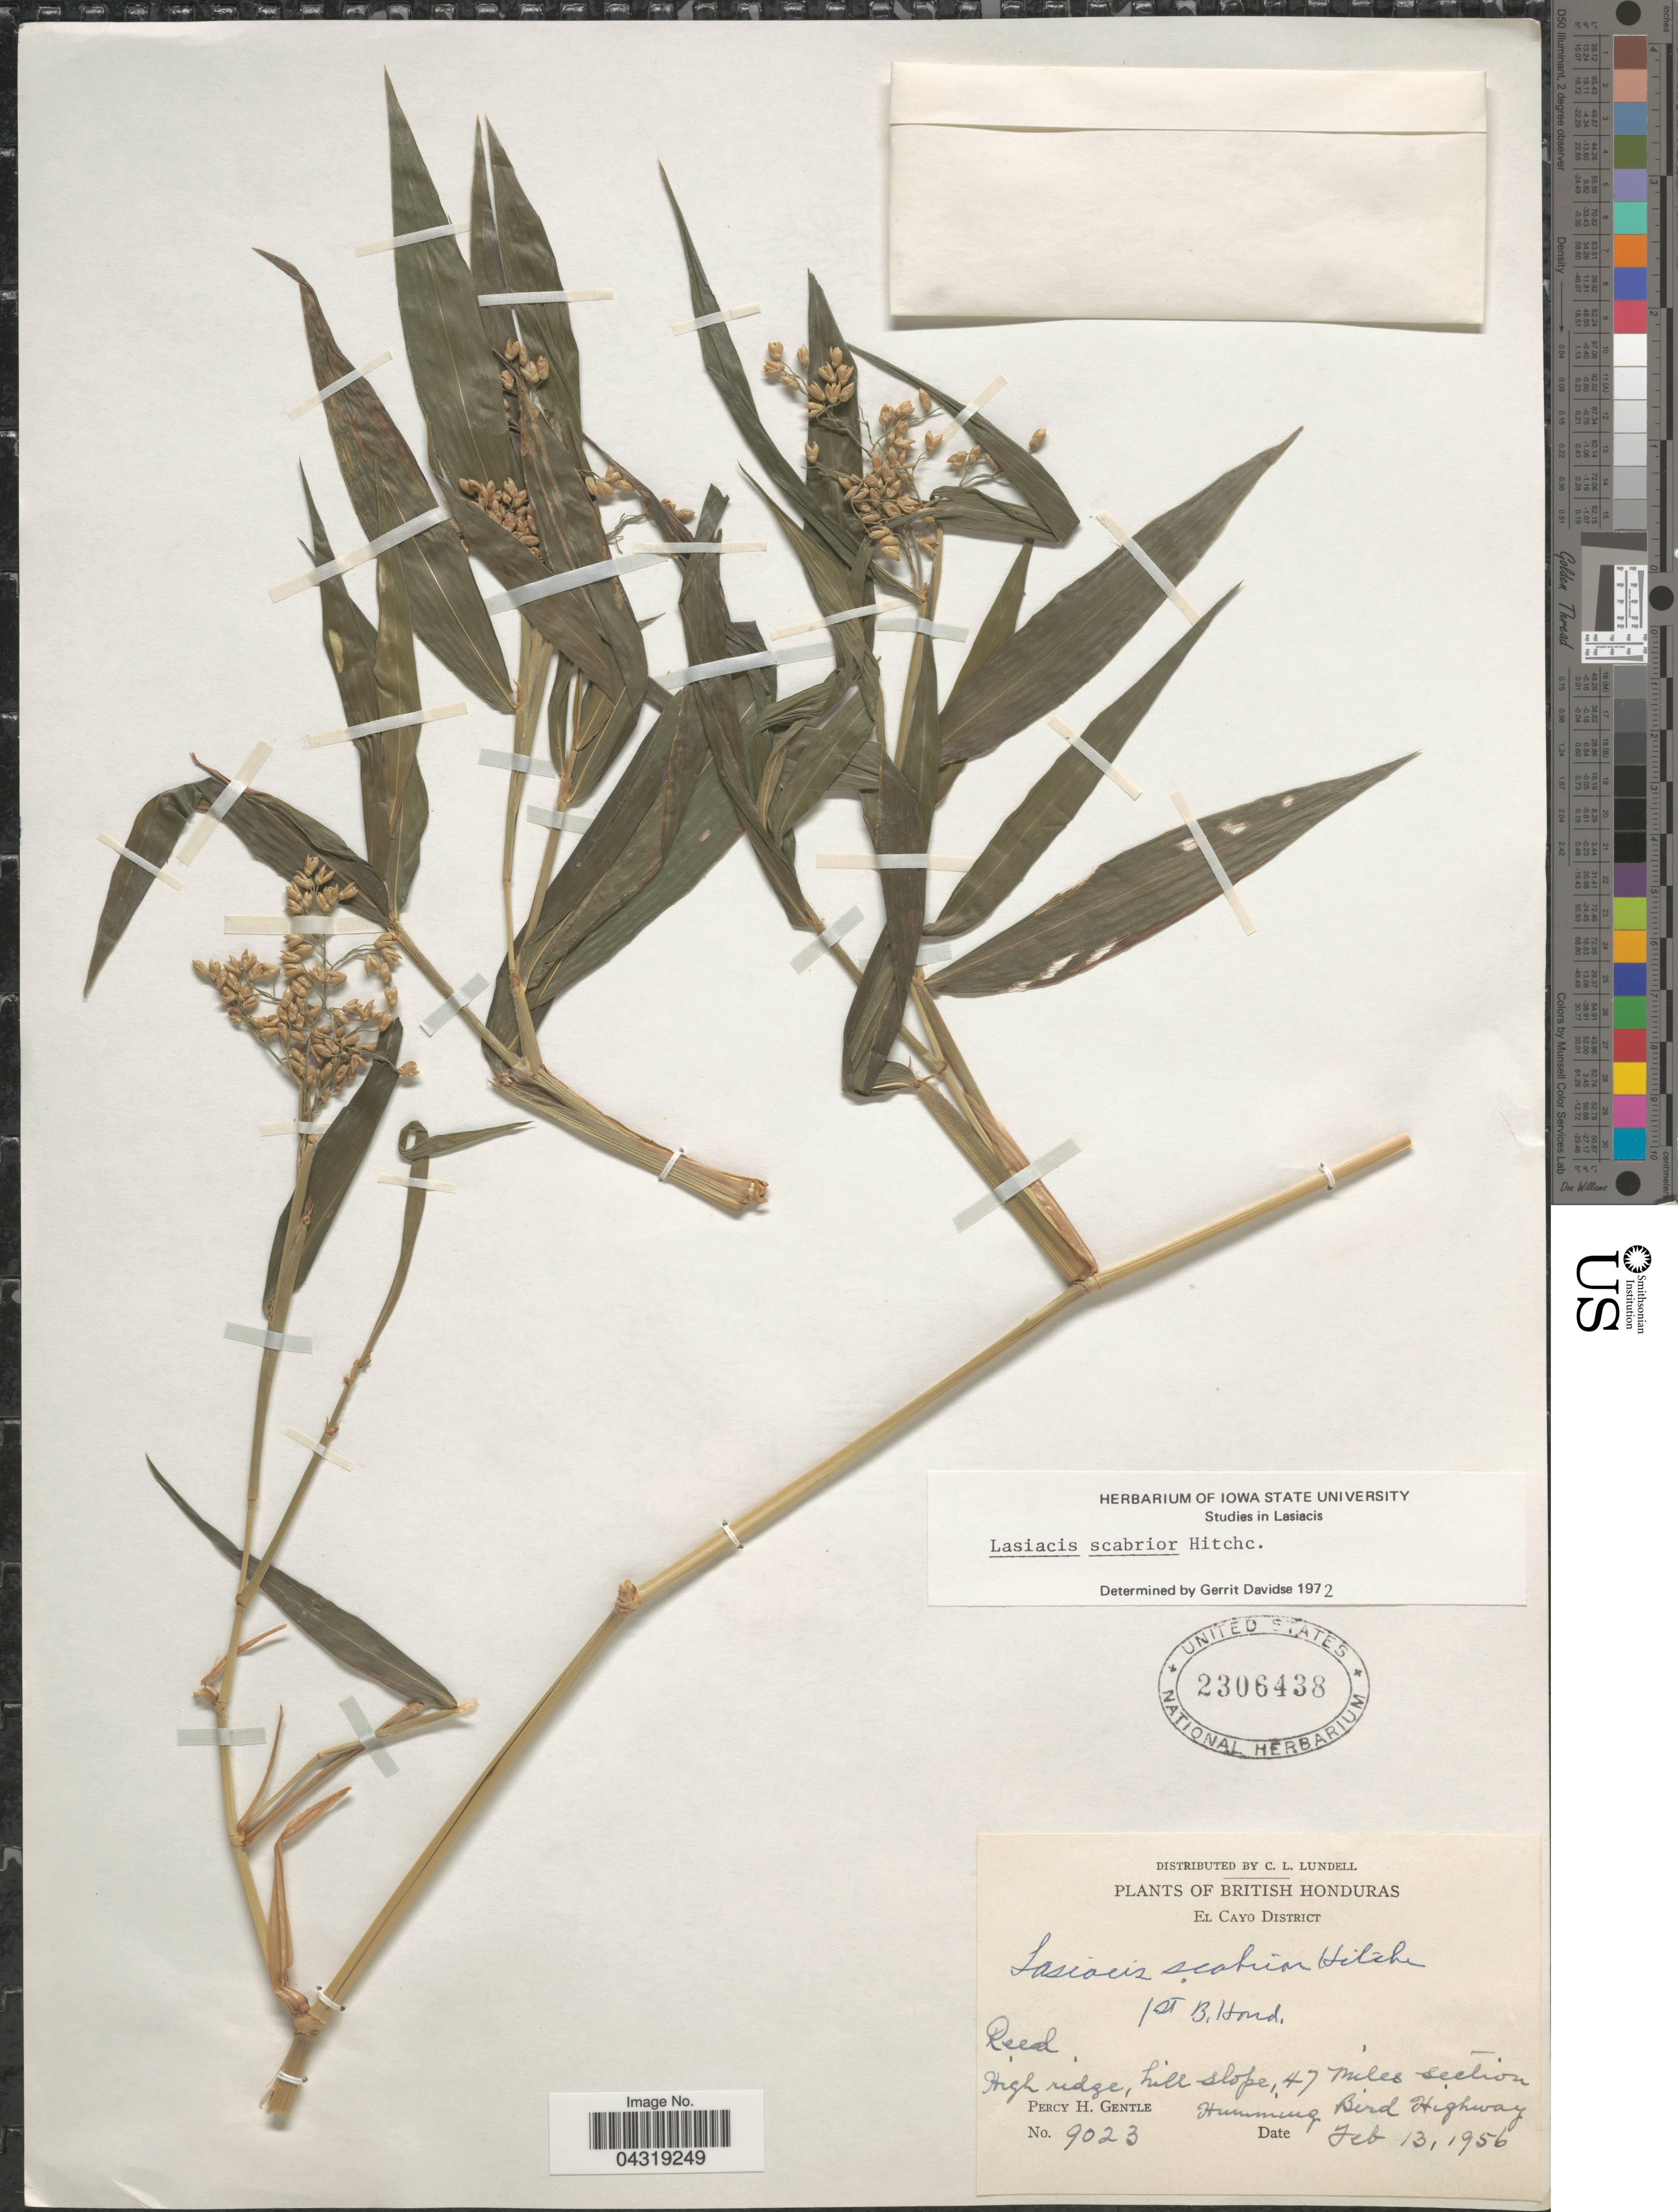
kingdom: Plantae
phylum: Tracheophyta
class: Liliopsida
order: Poales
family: Poaceae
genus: Lasiacis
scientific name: Lasiacis scabrior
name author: Hitchc.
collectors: P. H. Gentle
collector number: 9023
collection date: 1956-02-13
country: Belize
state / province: Cayo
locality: British Honduras. El Cayo District. High ridge, hill slope, 47 miles section Humming Bird Highway.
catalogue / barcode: US 2306438